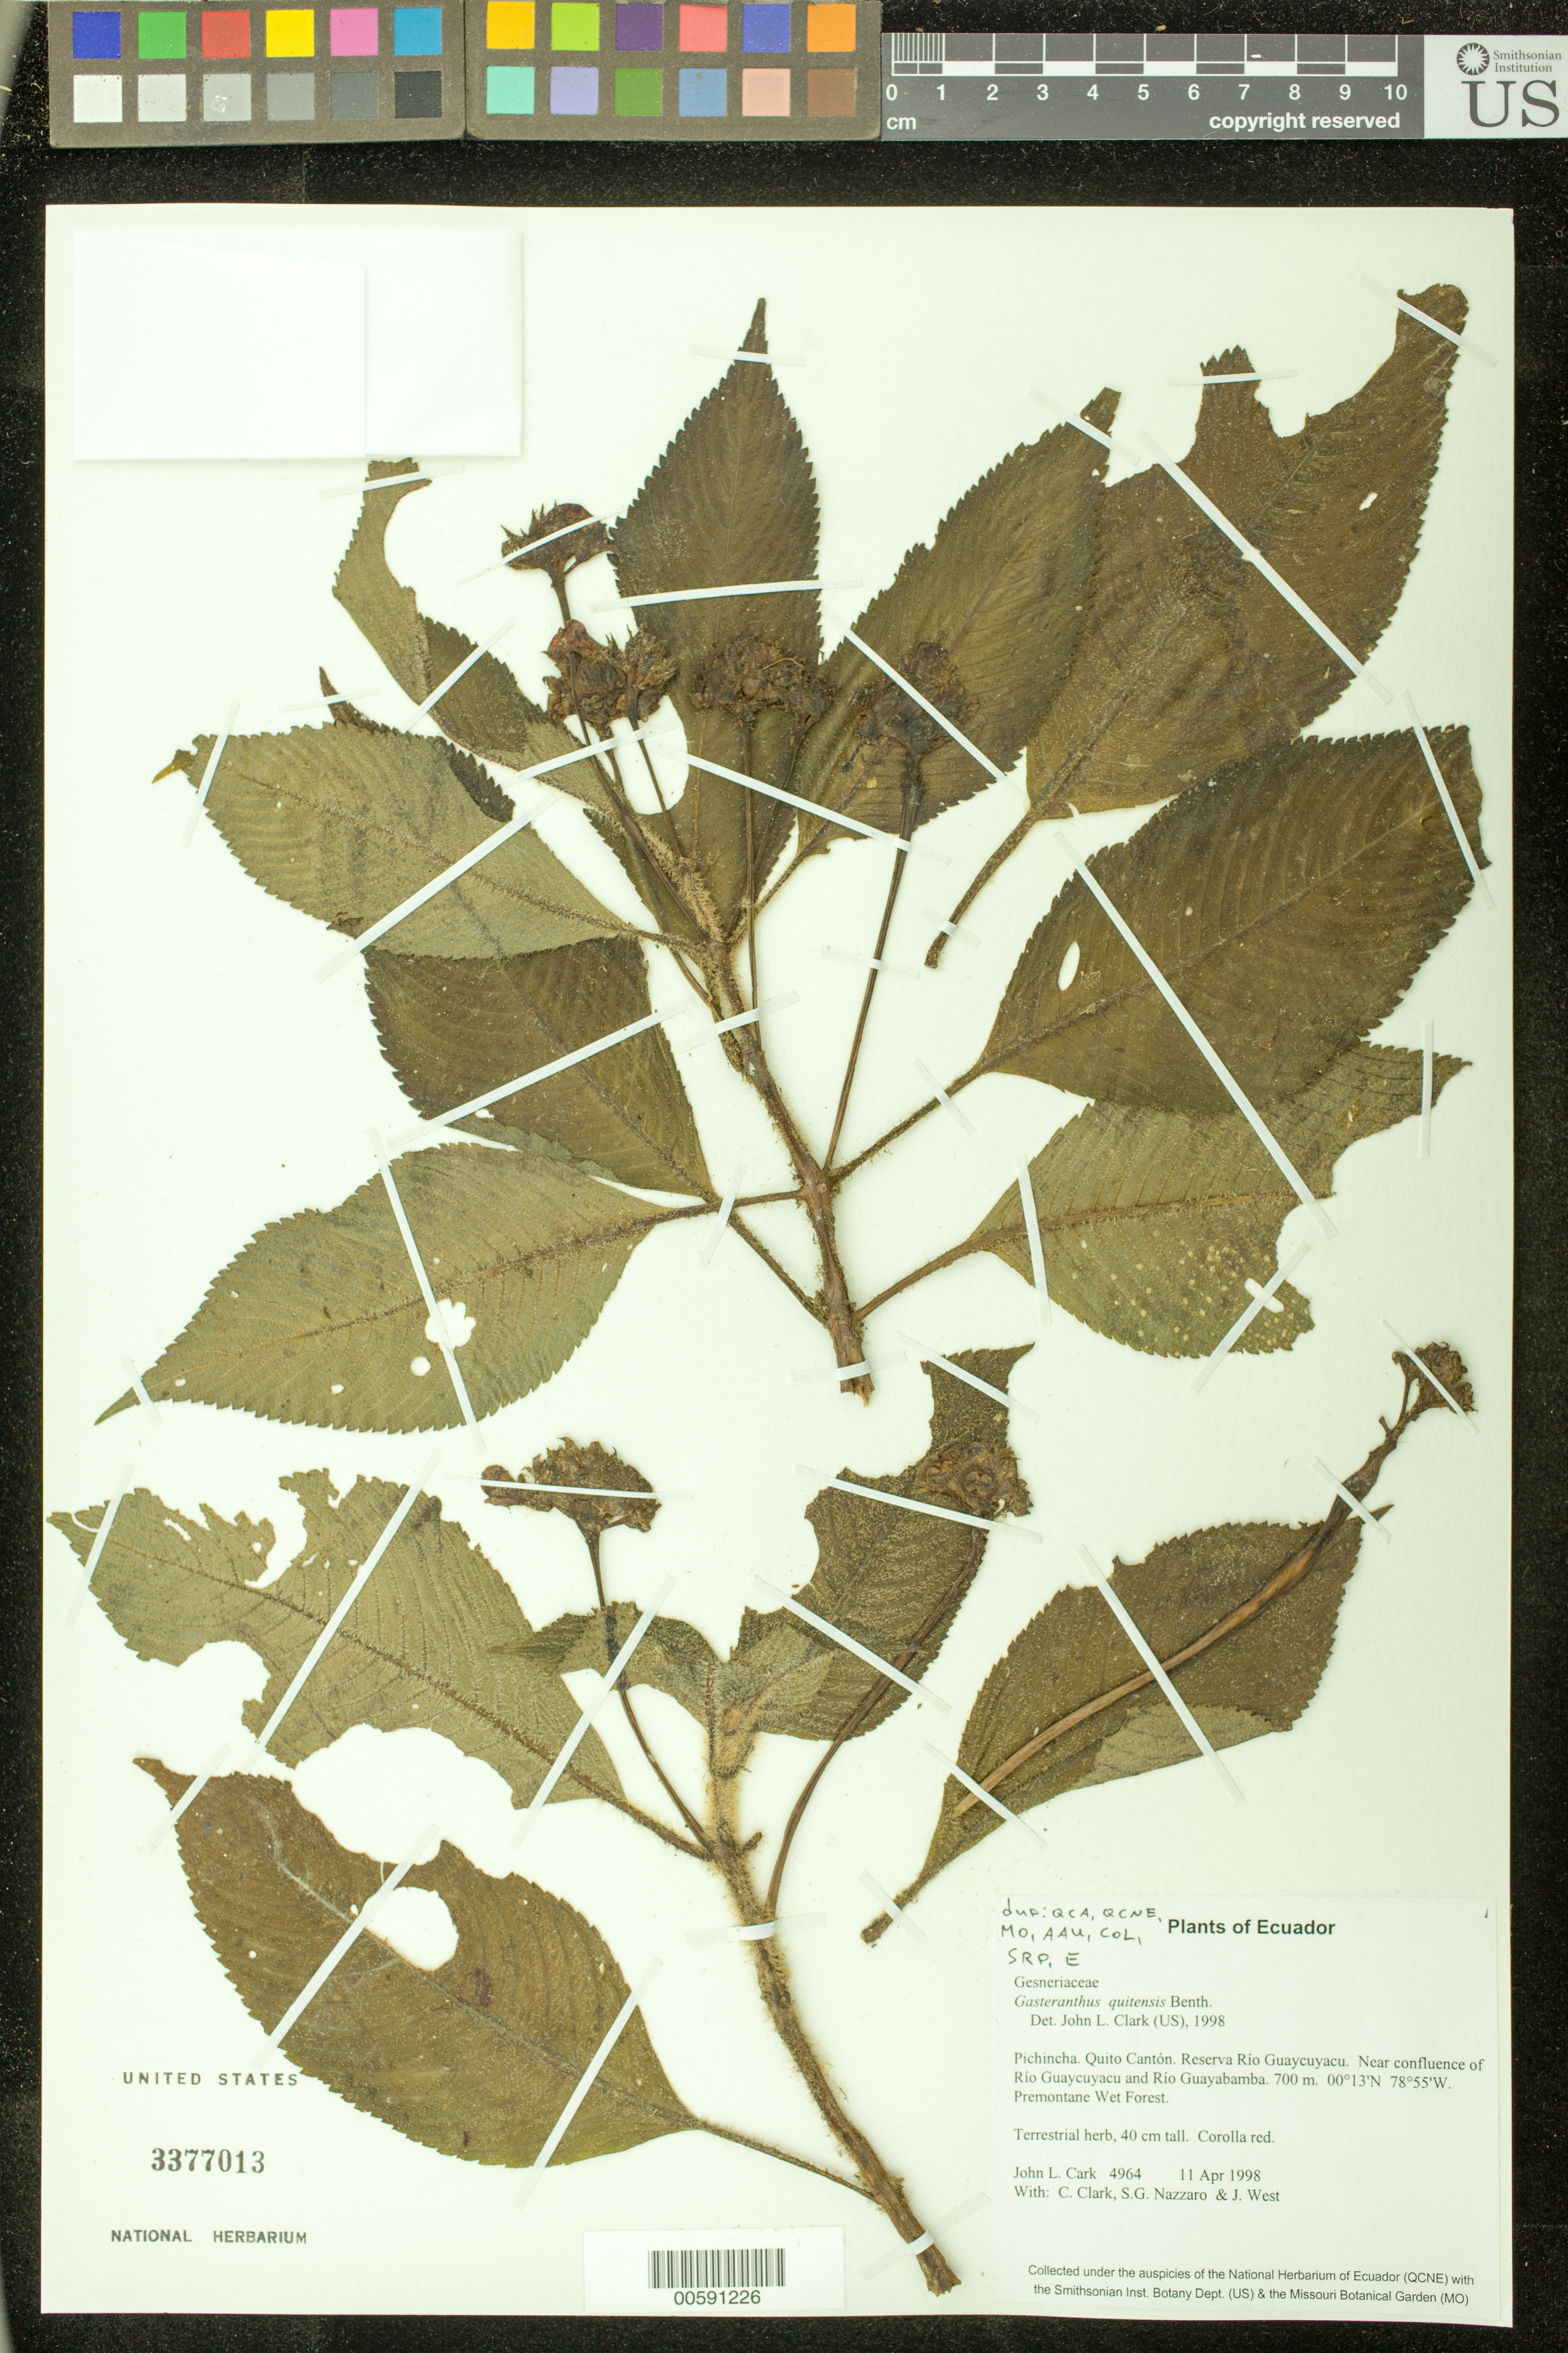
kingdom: Plantae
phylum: Tracheophyta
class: Magnoliopsida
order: Lamiales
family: Gesneriaceae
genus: Gasteranthus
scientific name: Gasteranthus quitensis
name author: Benth.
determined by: Clark, J. L., (SEL), The Marie Selby Botanical Garden (UNITED STATES)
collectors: J. L. Clark, C. Clark, S. Nazzaro & J. West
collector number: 4964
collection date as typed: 11 Apr 1998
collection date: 1998-04-11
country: Ecuador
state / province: Pichincha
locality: Quito Cantón. Reserva Río Guaycuyacu. Near confluence of Río Guaycuyacu and Río Guayabamba.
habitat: Premontane Wet Forest.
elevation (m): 700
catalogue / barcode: US 3377013